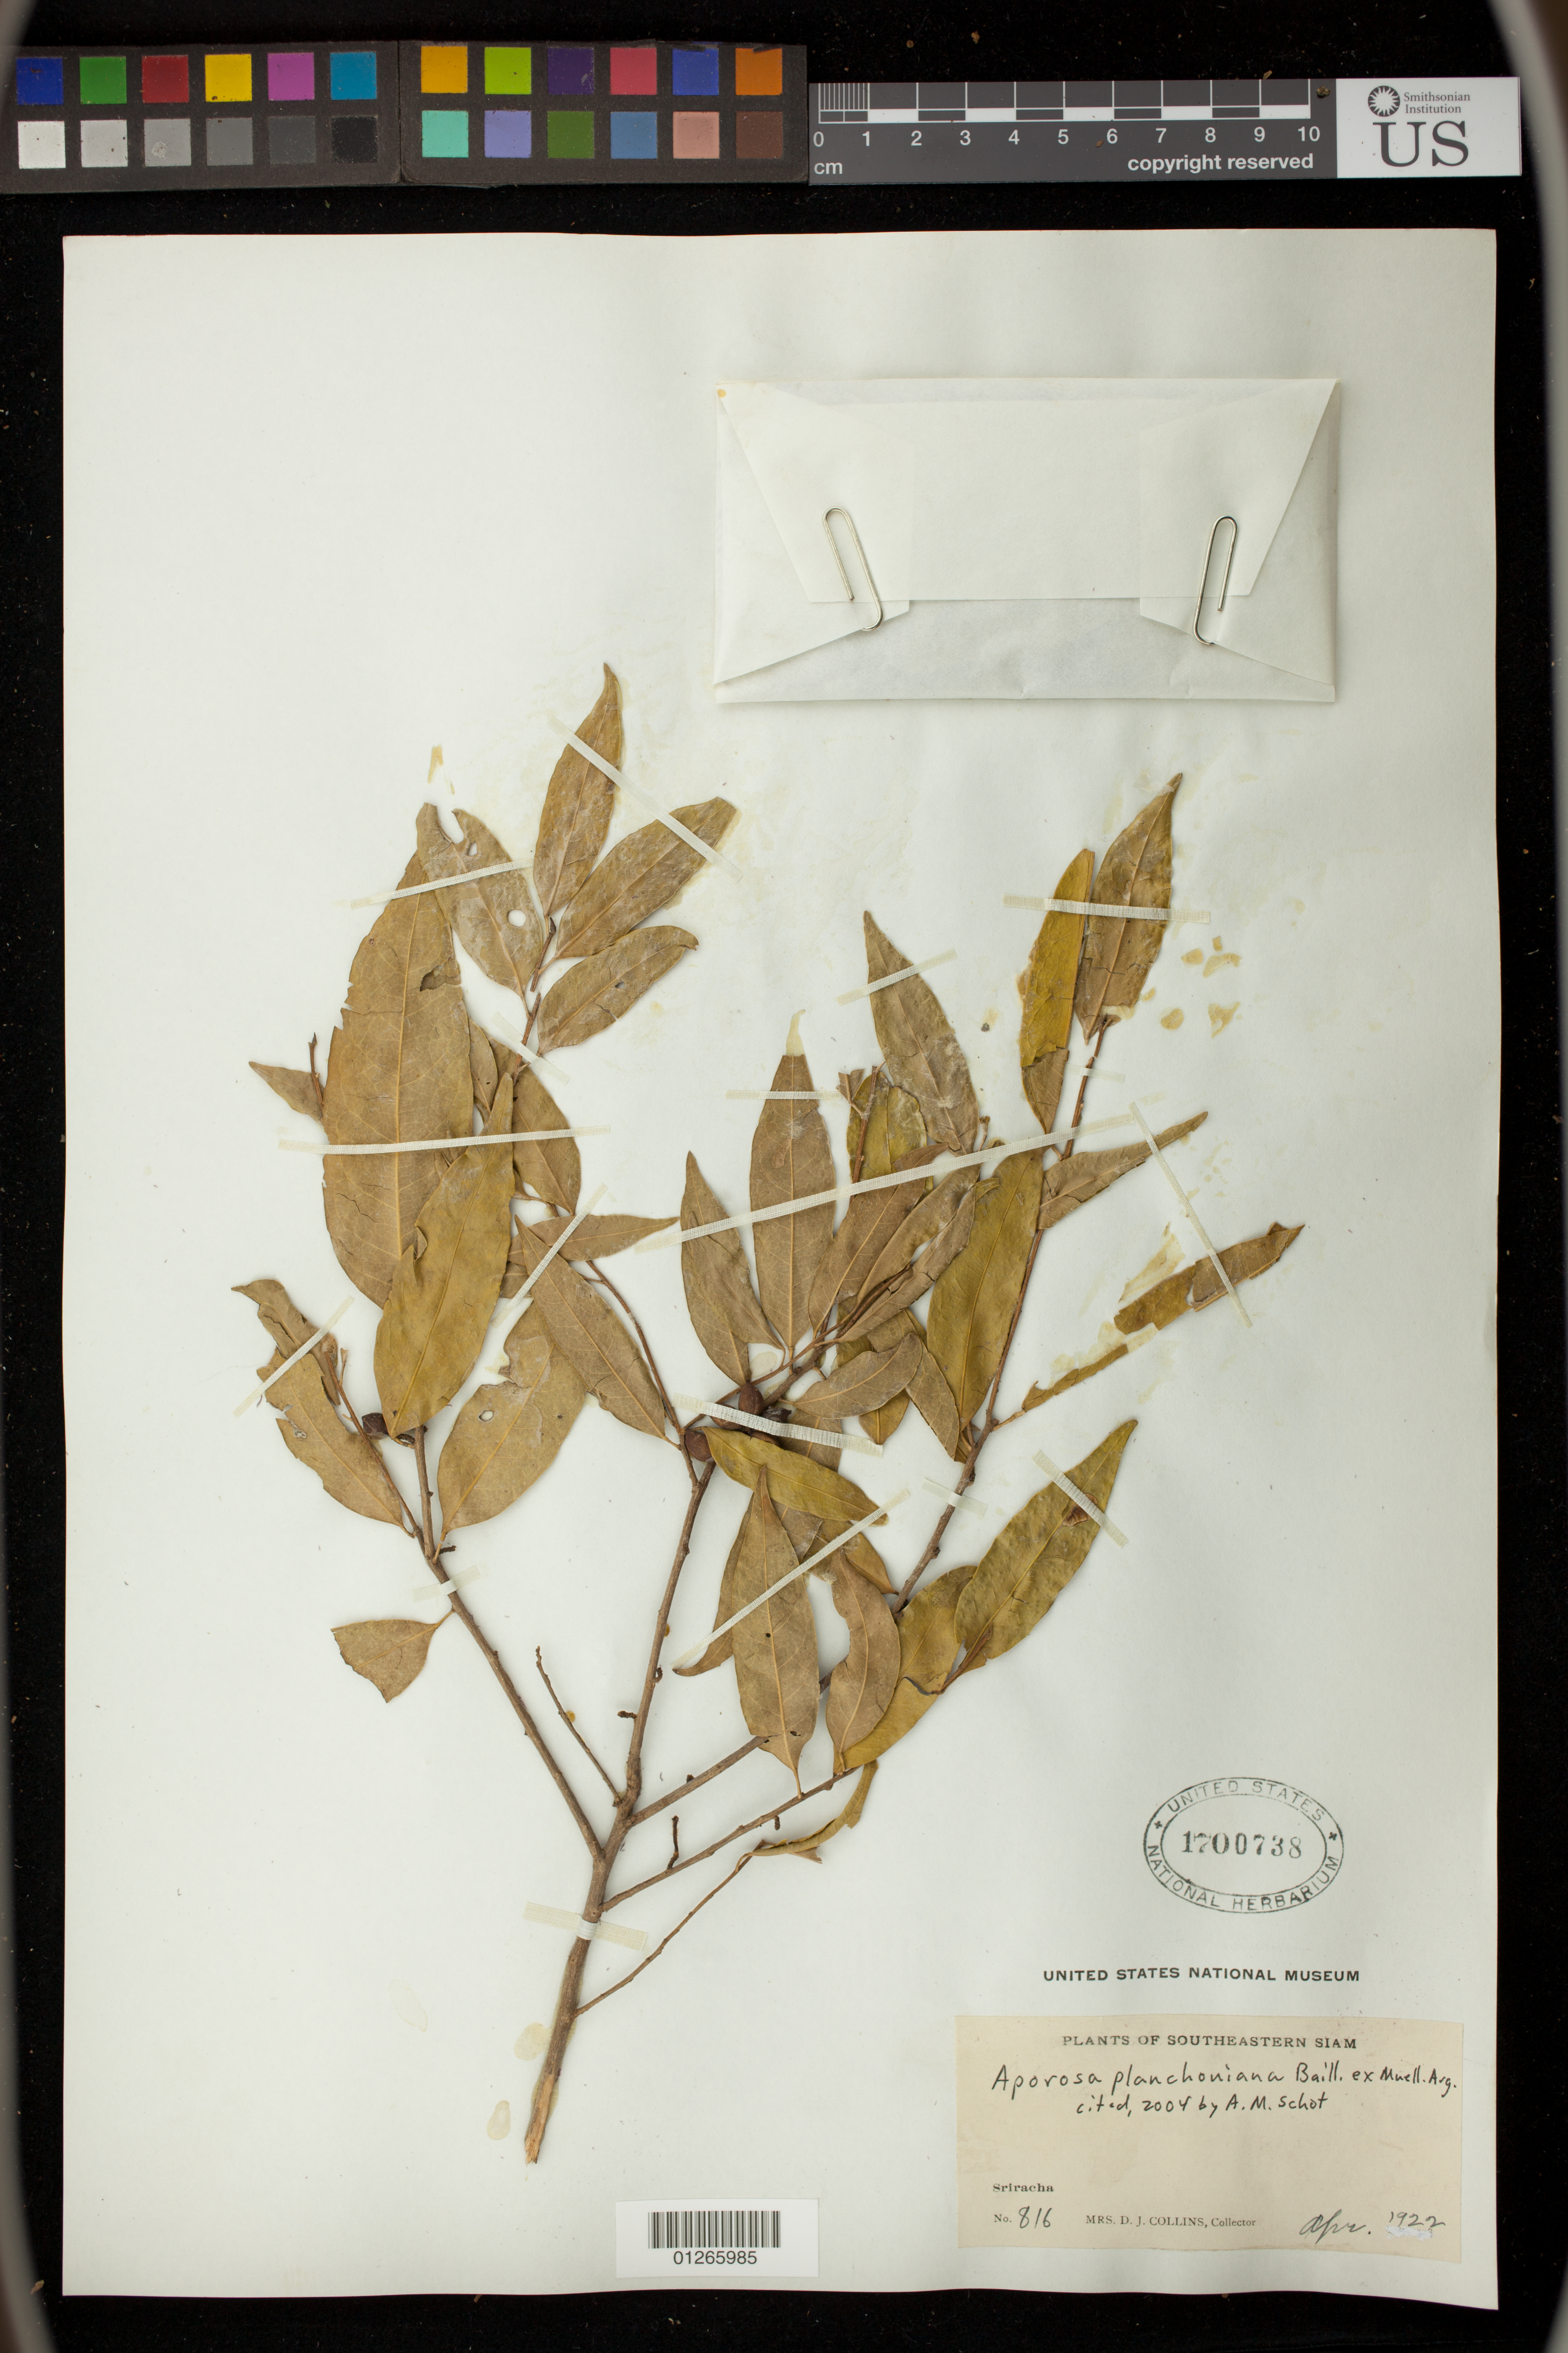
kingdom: Plantae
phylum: Tracheophyta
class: Magnoliopsida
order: Malpighiales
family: Phyllanthaceae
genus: Aporosa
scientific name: Aporosa planchoniana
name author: Baill. ex Müll. Arg.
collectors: Mrs. D. J. Collins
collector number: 816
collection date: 1922-04-01/1922-04-30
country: Thailand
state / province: Chon Buri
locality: Sriracha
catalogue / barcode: US 1700738